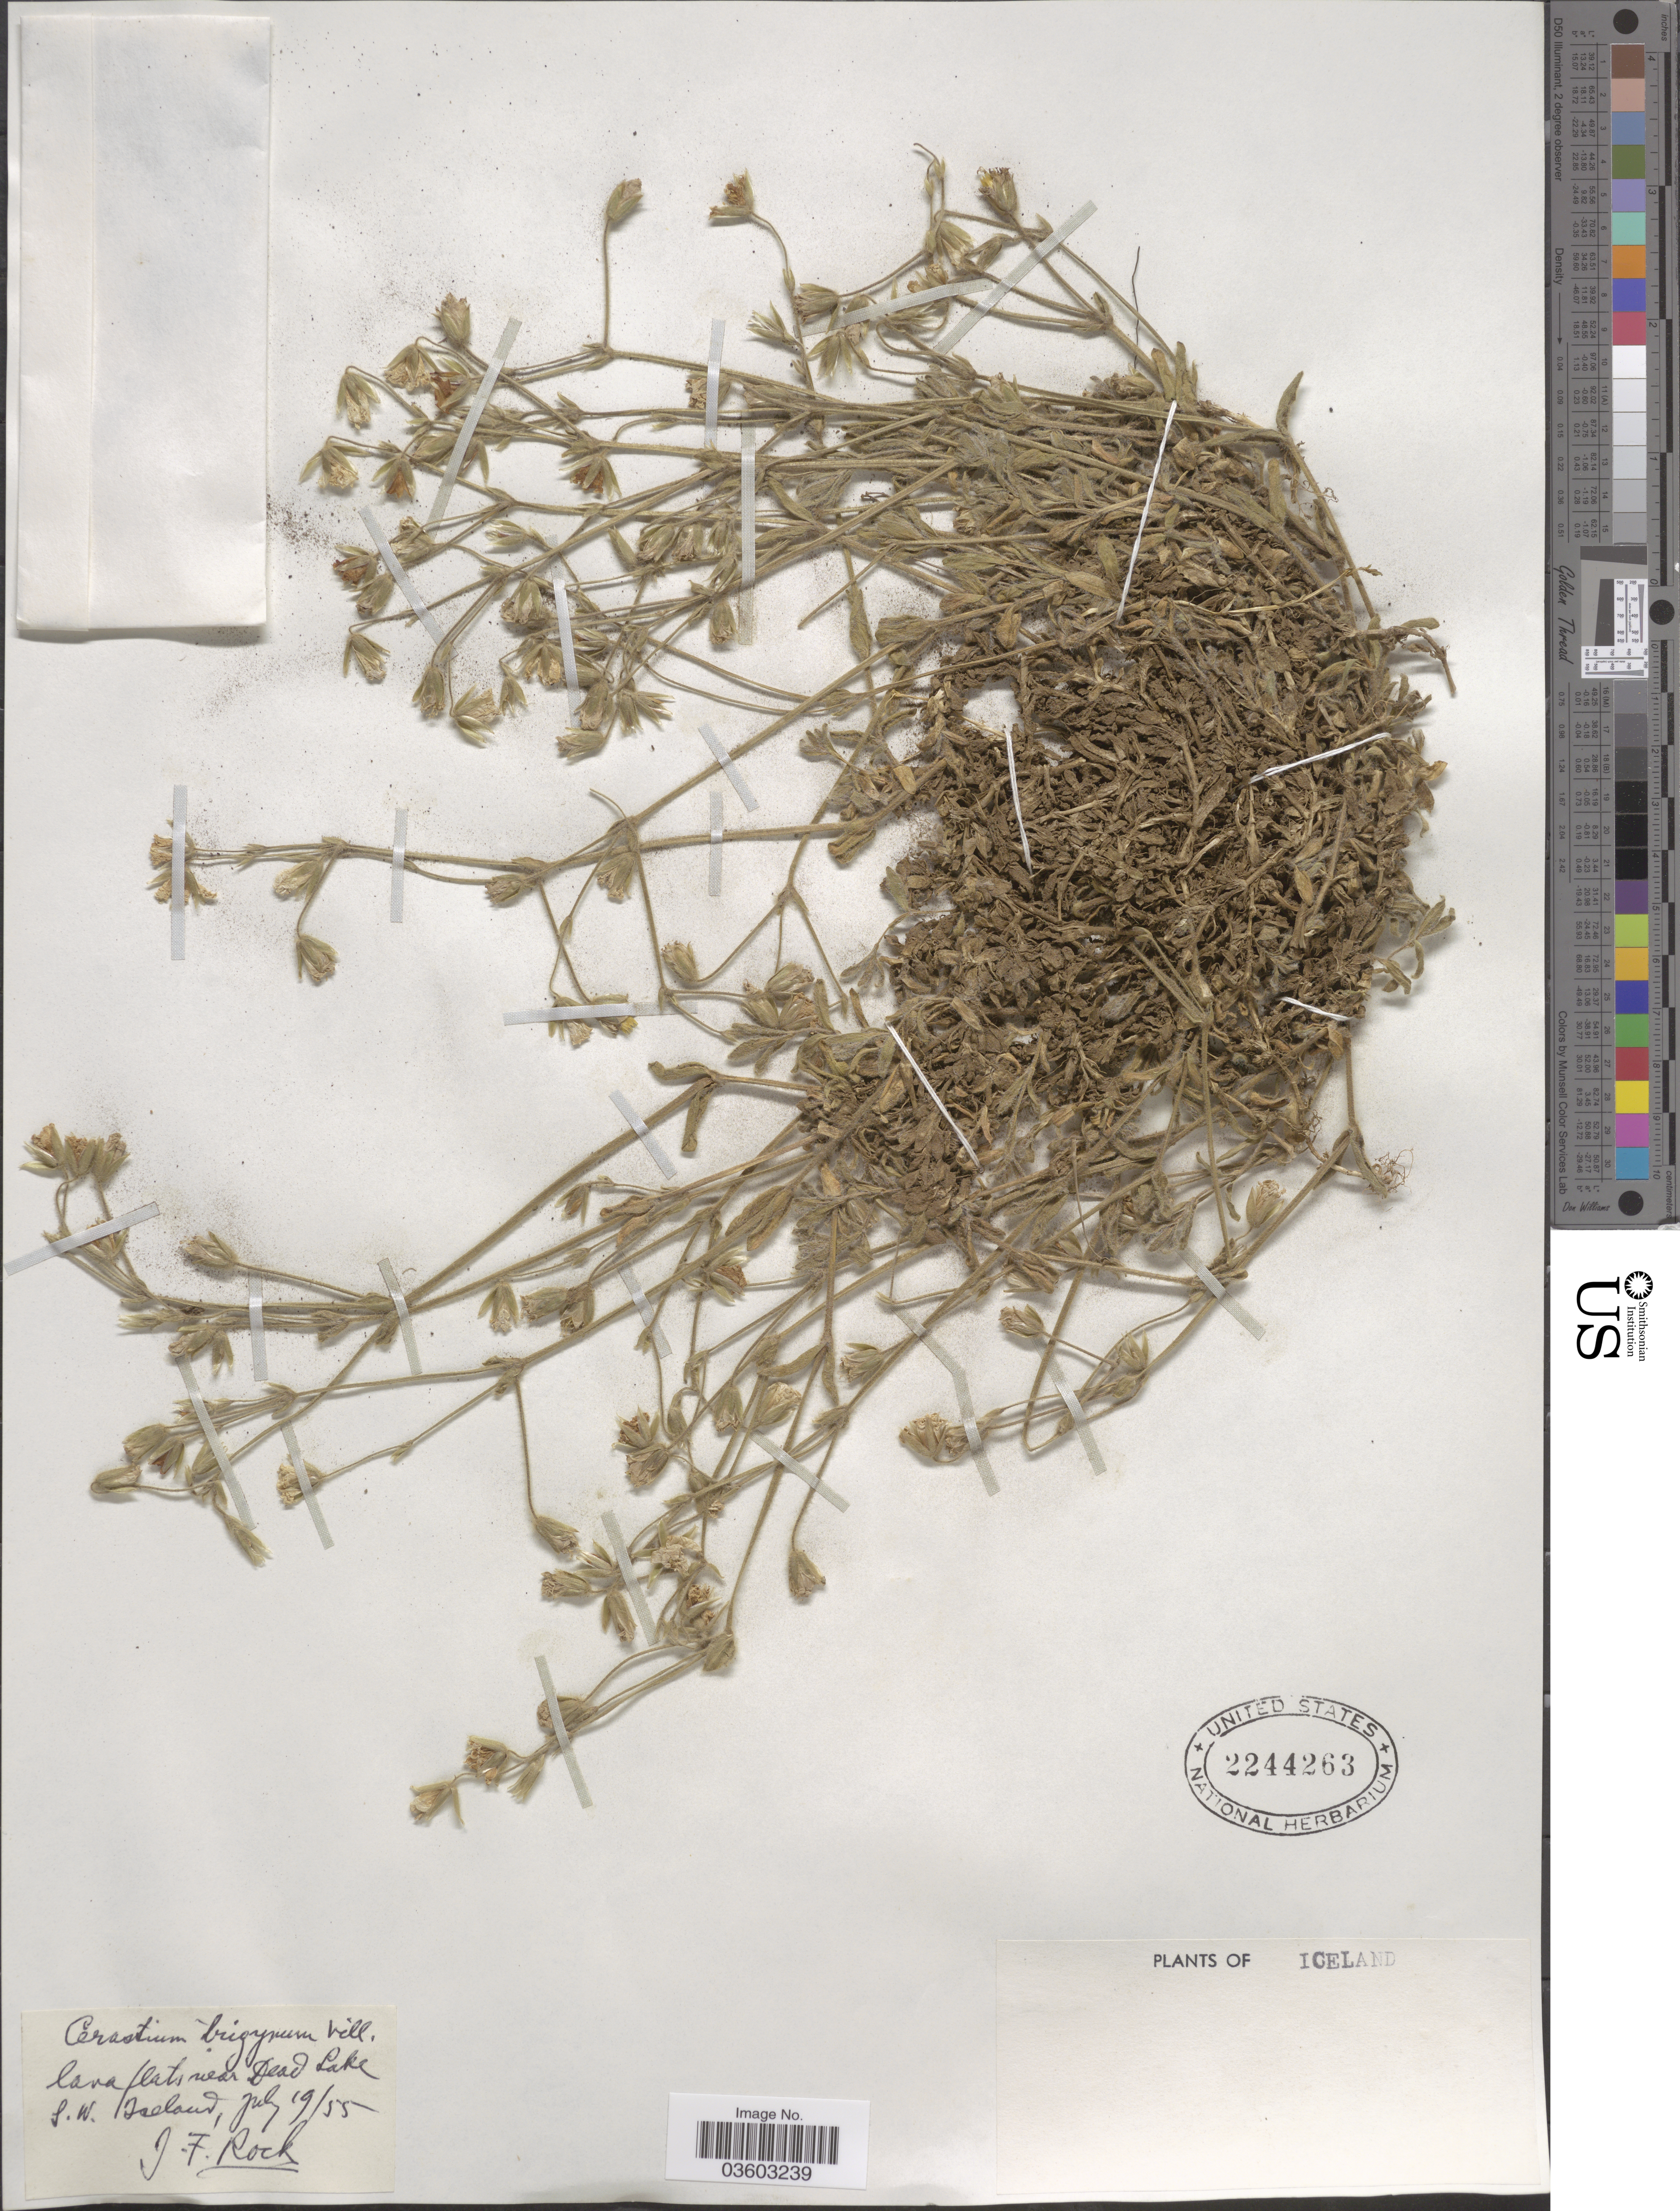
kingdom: Plantae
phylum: Tracheophyta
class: Magnoliopsida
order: Caryophyllales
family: Caryophyllaceae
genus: Dichodon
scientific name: Dichodon cerastoides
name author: (L.) Rchb.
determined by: U.S. National Herbarium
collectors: J. Rock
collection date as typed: Transcribed d/m/y: 19/7/55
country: Iceland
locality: Lava flats near Dead Lake. S.W. Iceland.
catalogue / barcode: US 2244263